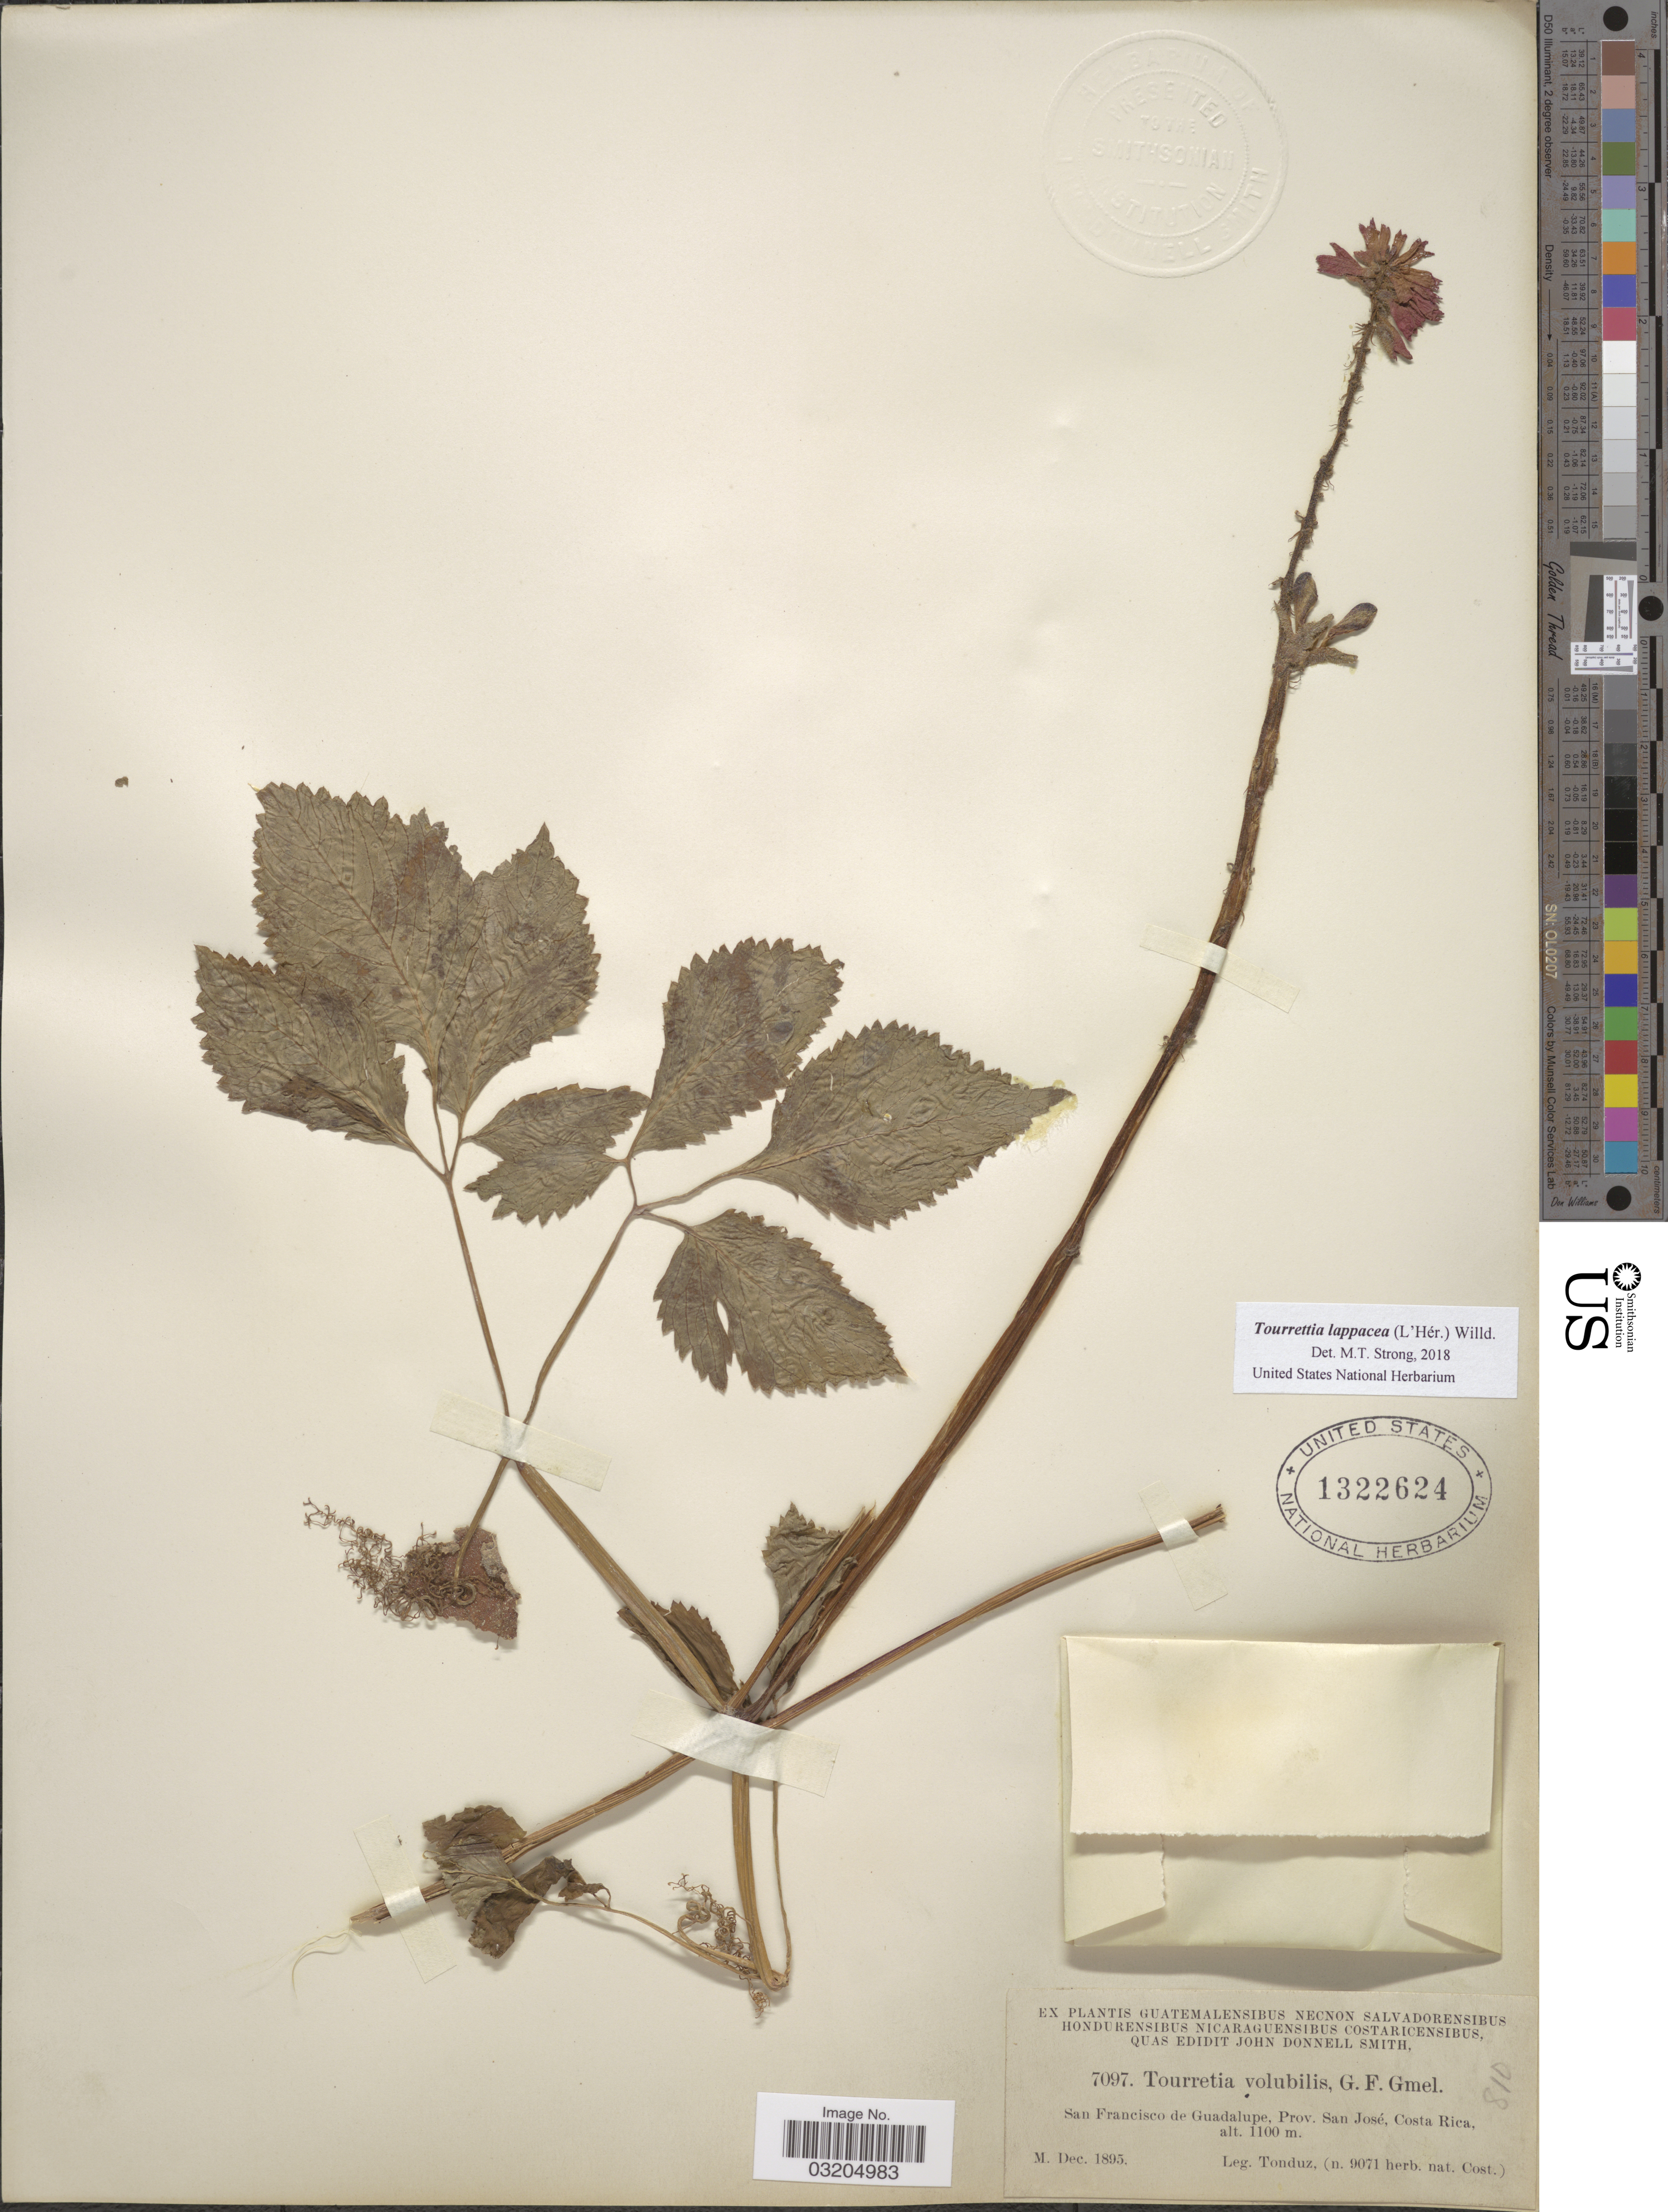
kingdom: Plantae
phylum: Tracheophyta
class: Magnoliopsida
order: Lamiales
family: Bignoniaceae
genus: Tourrettia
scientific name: Tourrettia lappacea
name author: (L'Hér.) Willd.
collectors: Tonduz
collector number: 7097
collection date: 1895-12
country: Costa Rica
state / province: San José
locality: San Francisco de Guadalupe.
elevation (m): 1100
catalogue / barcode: US 1322624